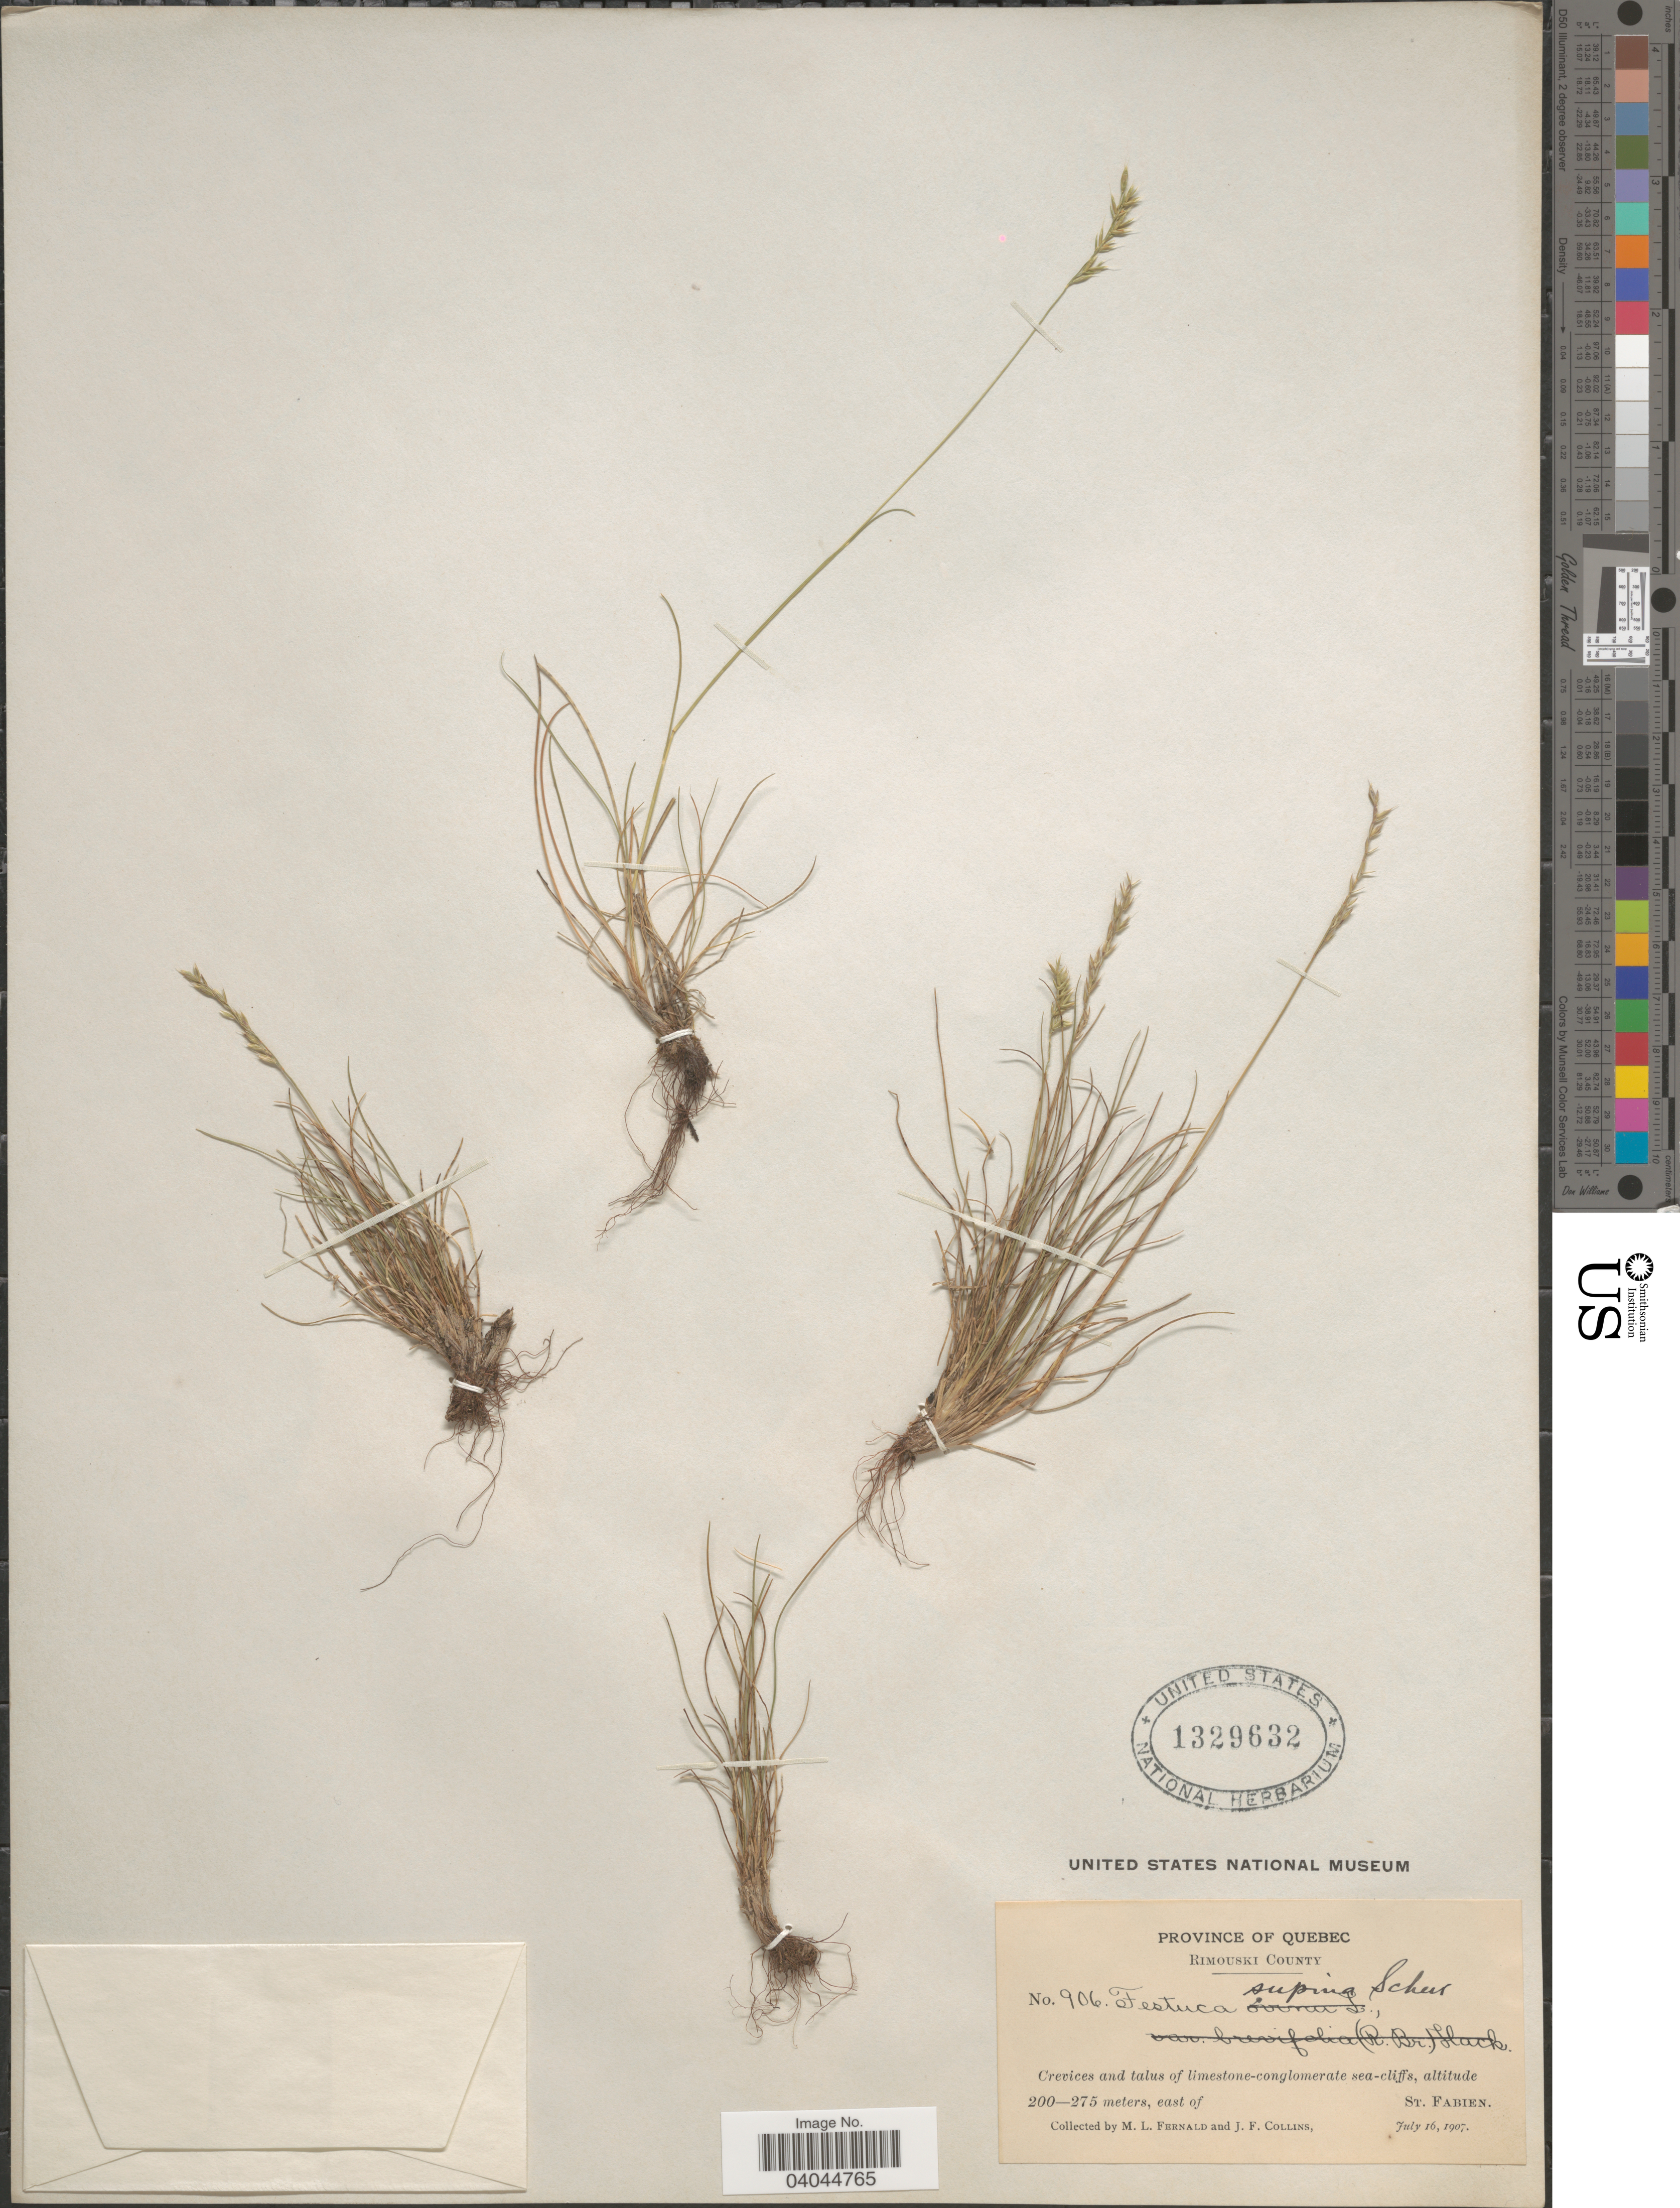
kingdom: Plantae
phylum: Tracheophyta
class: Liliopsida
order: Poales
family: Poaceae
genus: Festuca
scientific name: Festuca ovina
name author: L.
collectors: M. L. Fernald & J. Collins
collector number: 906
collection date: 1907-07-16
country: Canada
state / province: Quebec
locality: Rimouski County. East of St. Fabien.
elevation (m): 200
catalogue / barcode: US 1329632